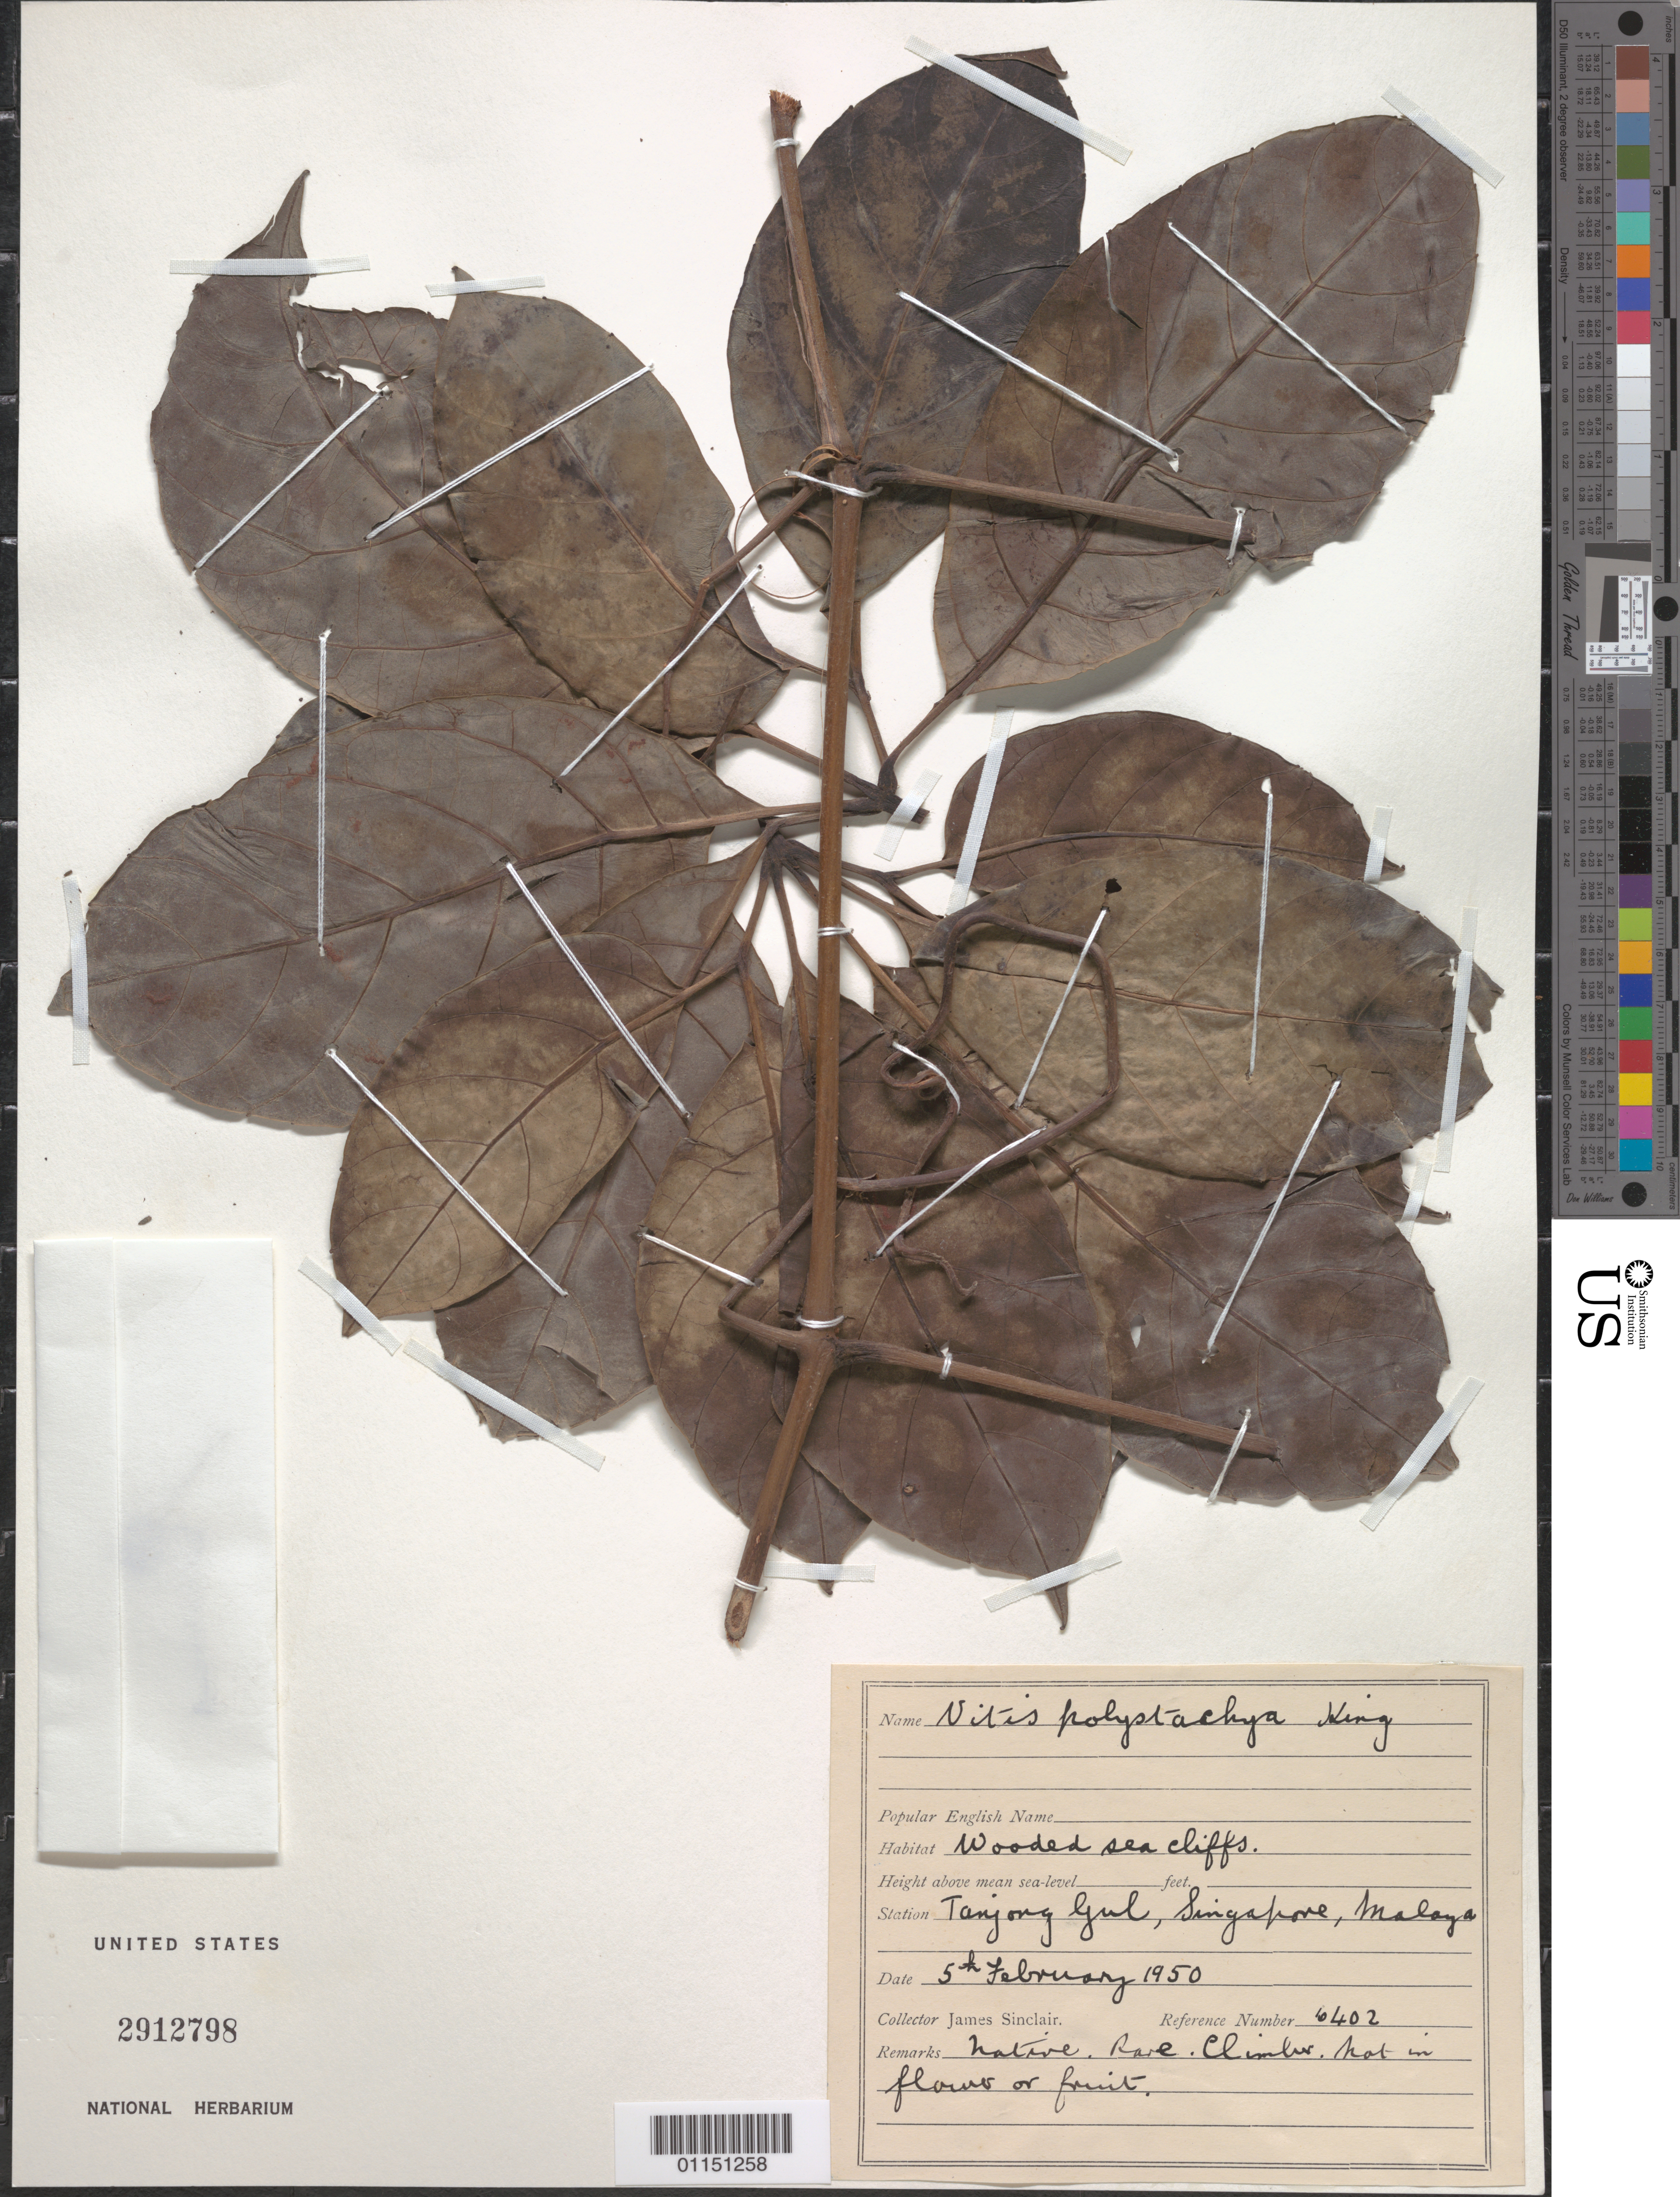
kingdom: Plantae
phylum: Tracheophyta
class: Magnoliopsida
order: Vitales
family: Vitaceae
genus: Vitis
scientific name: Vitis polystachya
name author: Wall.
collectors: J. Sinclair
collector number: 402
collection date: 1950-02-05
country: Singapore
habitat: Wooded sea cliffs. Rare. Climber.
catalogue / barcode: US 2912798